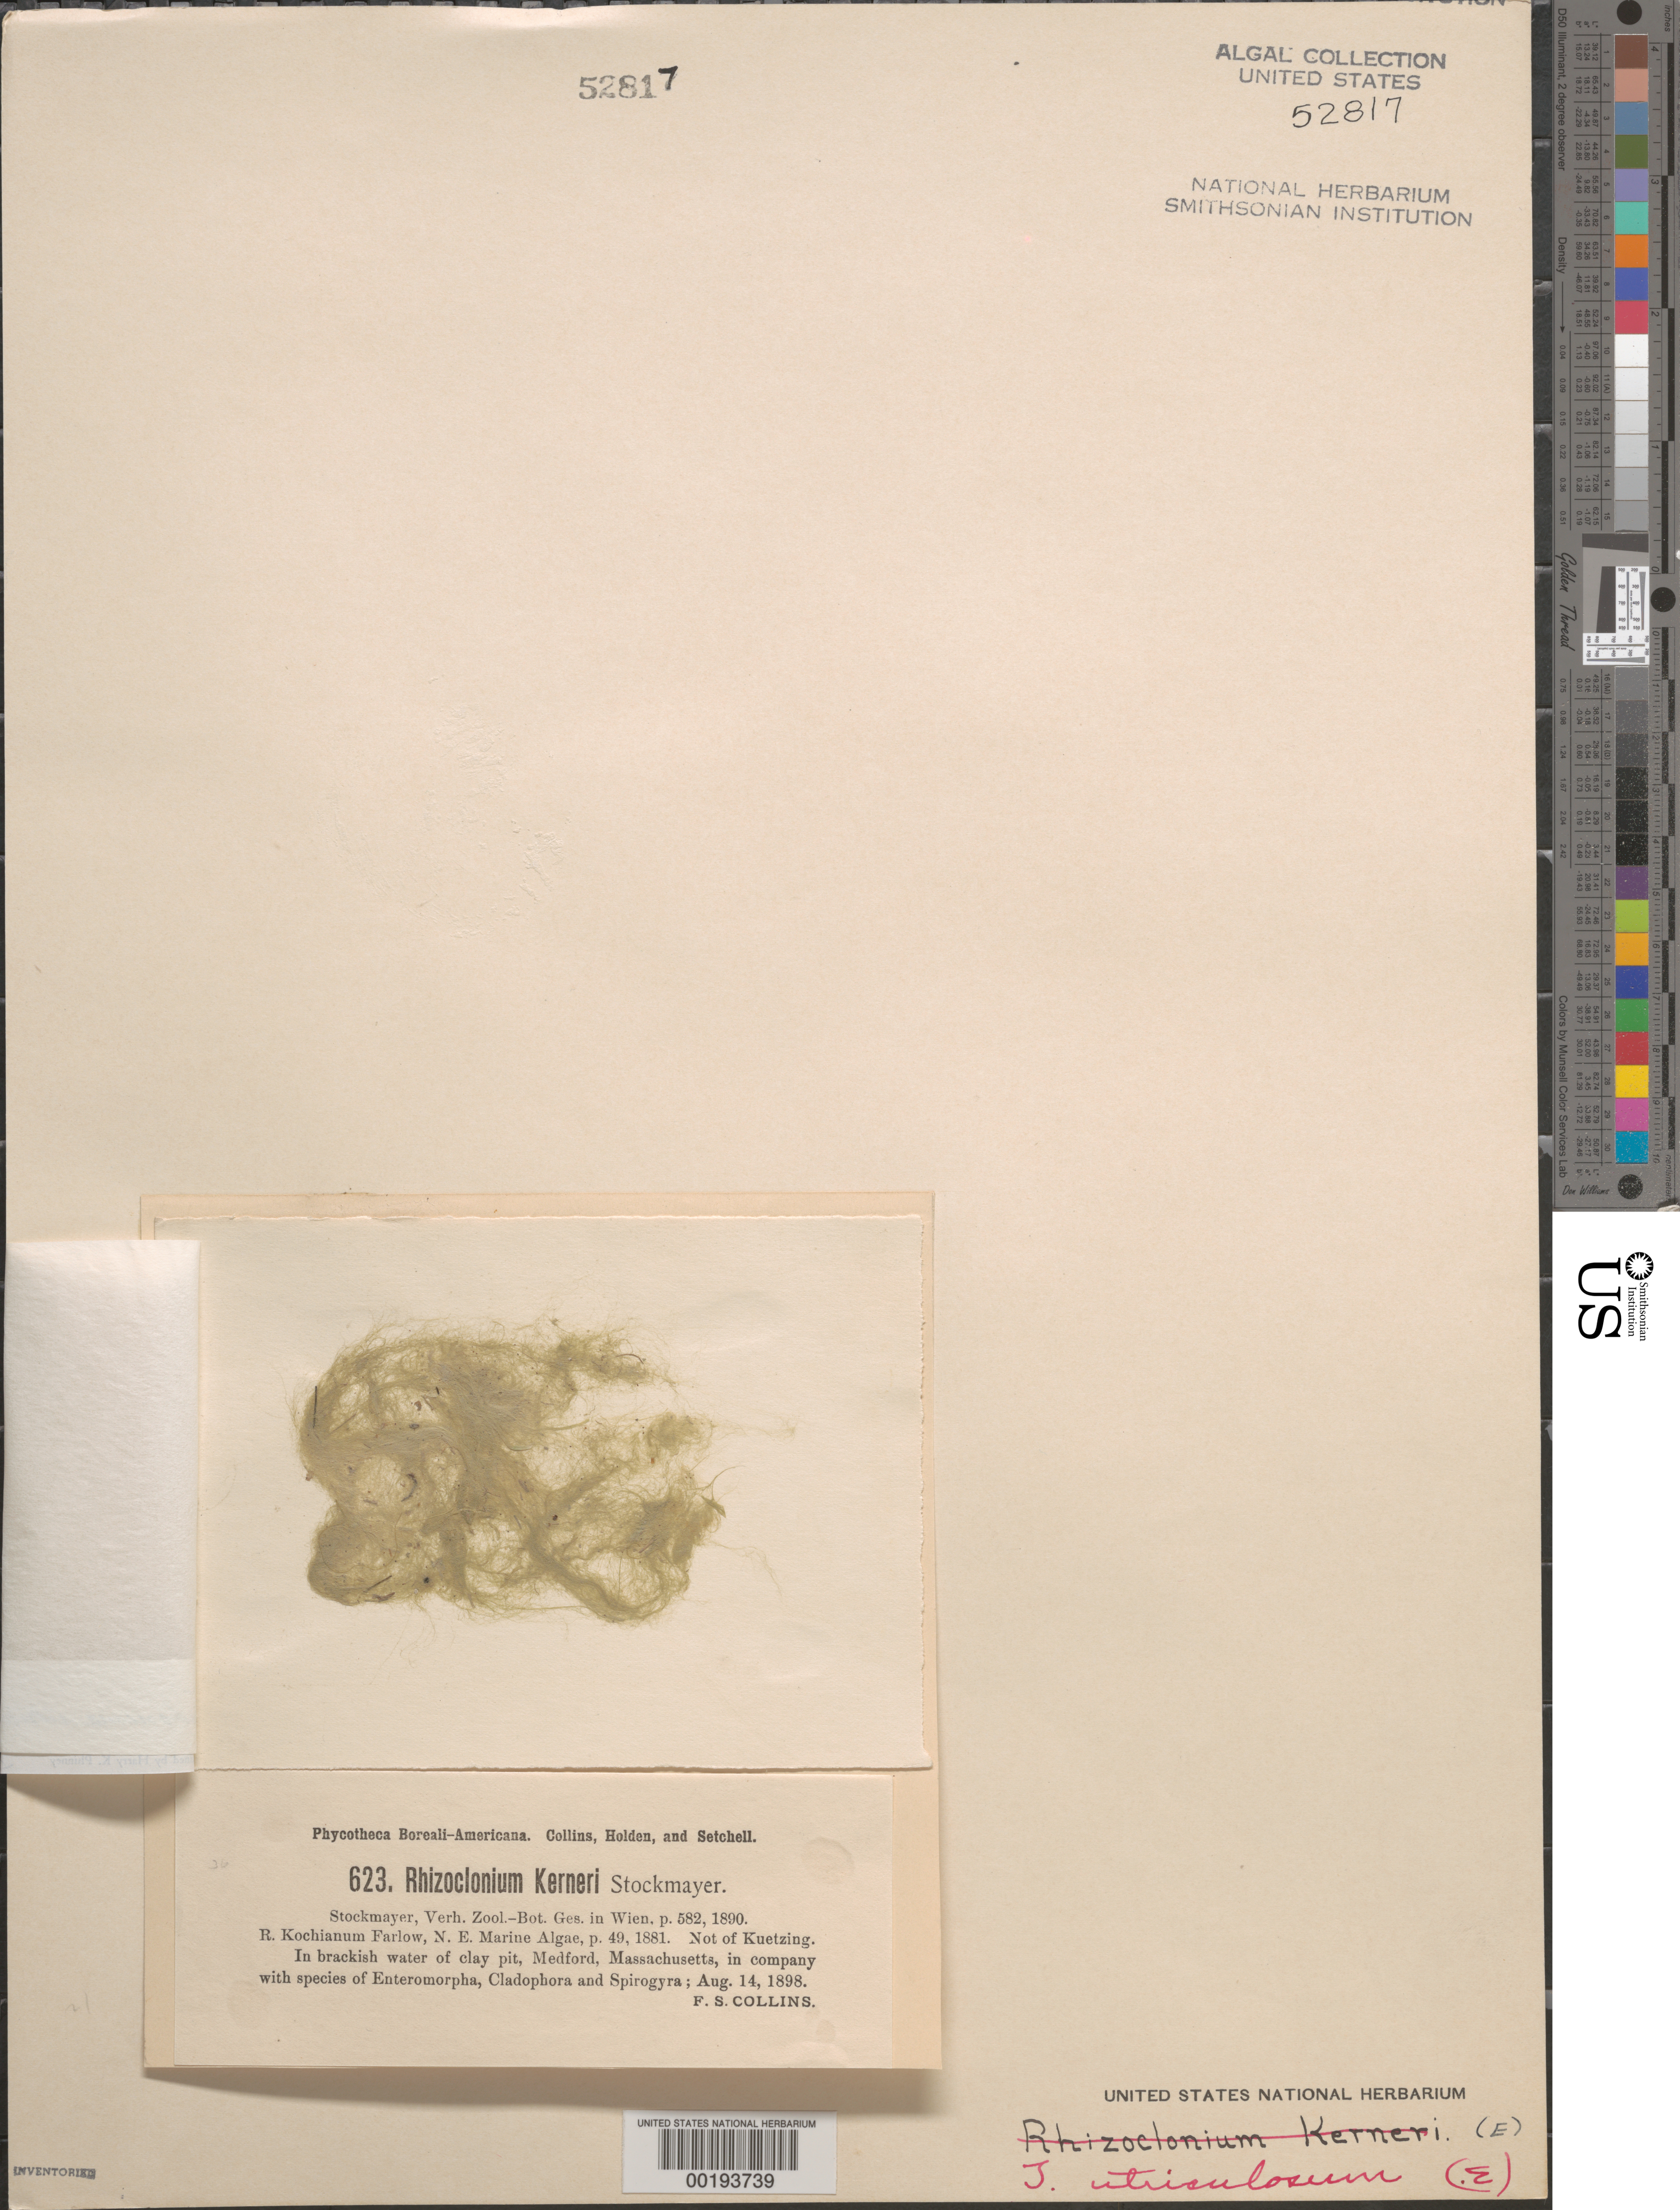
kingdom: Chromista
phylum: Ochrophyta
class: Xanthophyceae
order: Tribonematales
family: Tribonemataceae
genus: Tribonema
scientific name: Tribonema utriculosa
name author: (Kütz.) Hazen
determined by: Phinney, H. K.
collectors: F. Collins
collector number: PB-A 623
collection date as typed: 14 Aug 1898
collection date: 1898-08-14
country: United States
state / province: Massachusetts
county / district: Middlesex County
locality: Medford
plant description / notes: Collins, Holden & Setchell, Phycotheca Boreali-Americana, as Rhizoclonium kerneri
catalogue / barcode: US 52817